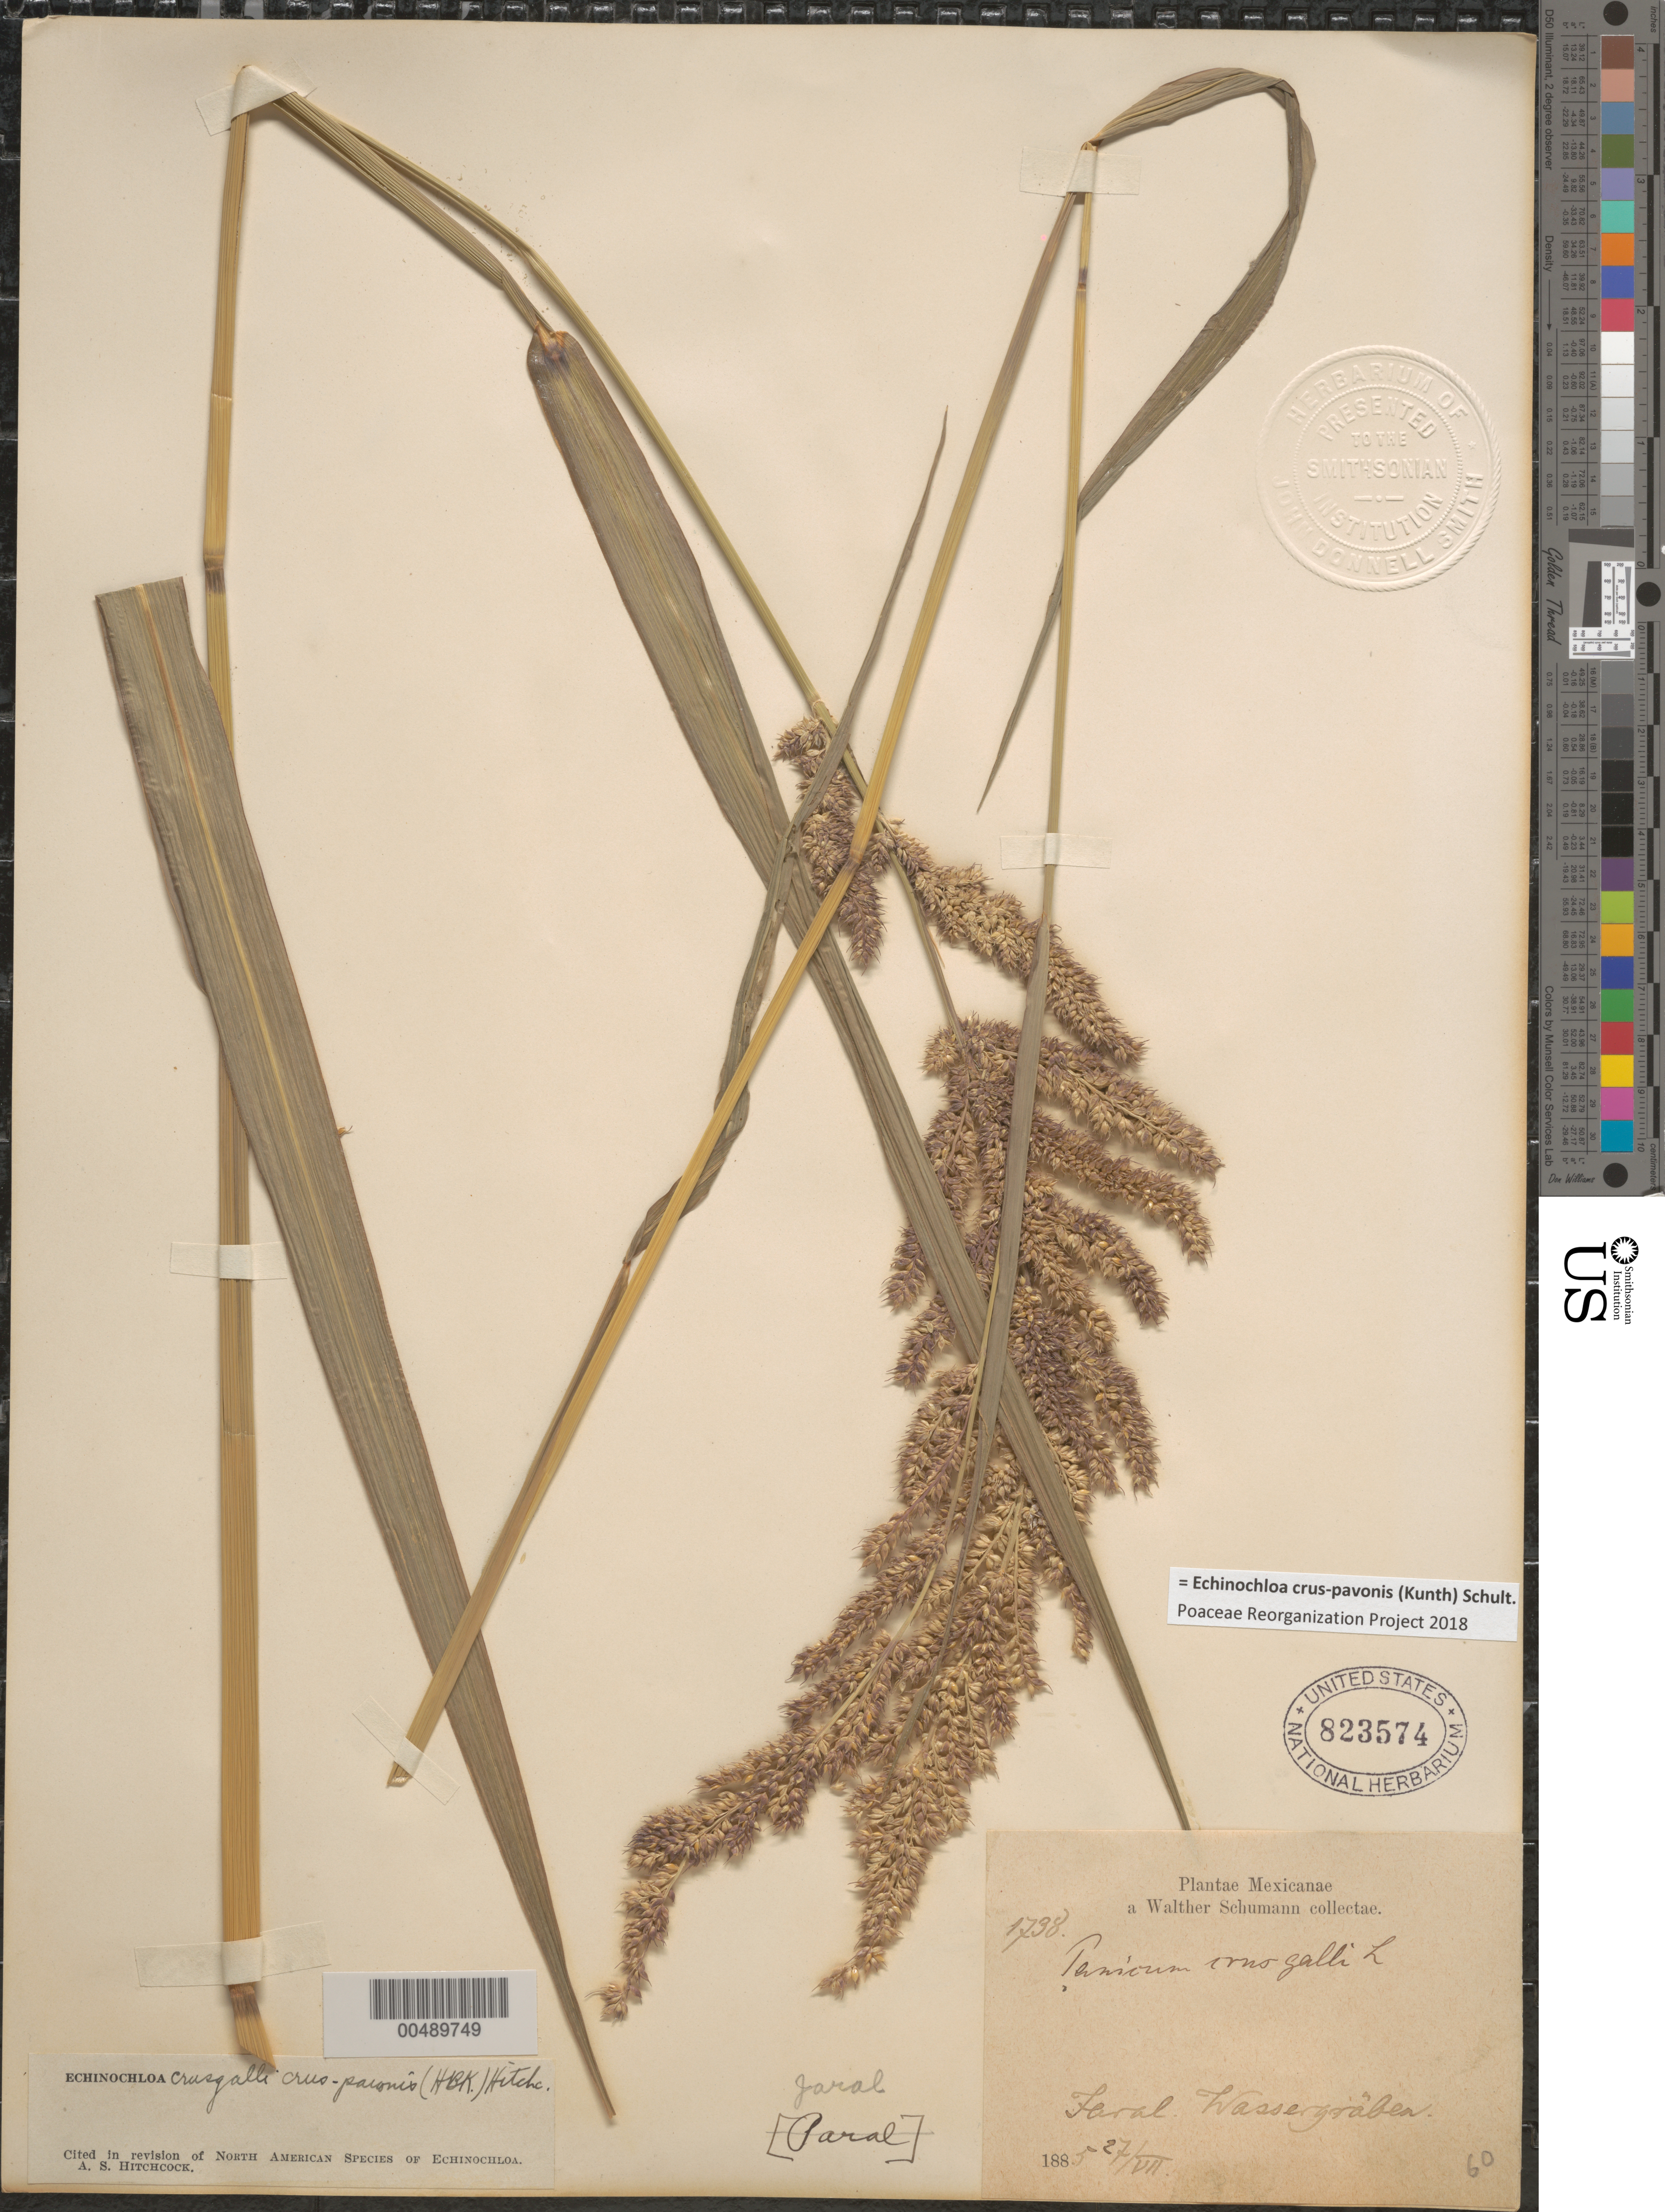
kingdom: Plantae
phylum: Tracheophyta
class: Liliopsida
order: Poales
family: Poaceae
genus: Echinochloa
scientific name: Echinochloa crus-pavonis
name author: (Kunth) Schult.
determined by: Poaceae Reorganization Project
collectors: W. Schumann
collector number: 1738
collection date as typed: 27 Jul 1885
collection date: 1885-07-27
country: Mexico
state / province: Coahuila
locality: Jaral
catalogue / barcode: US 823574